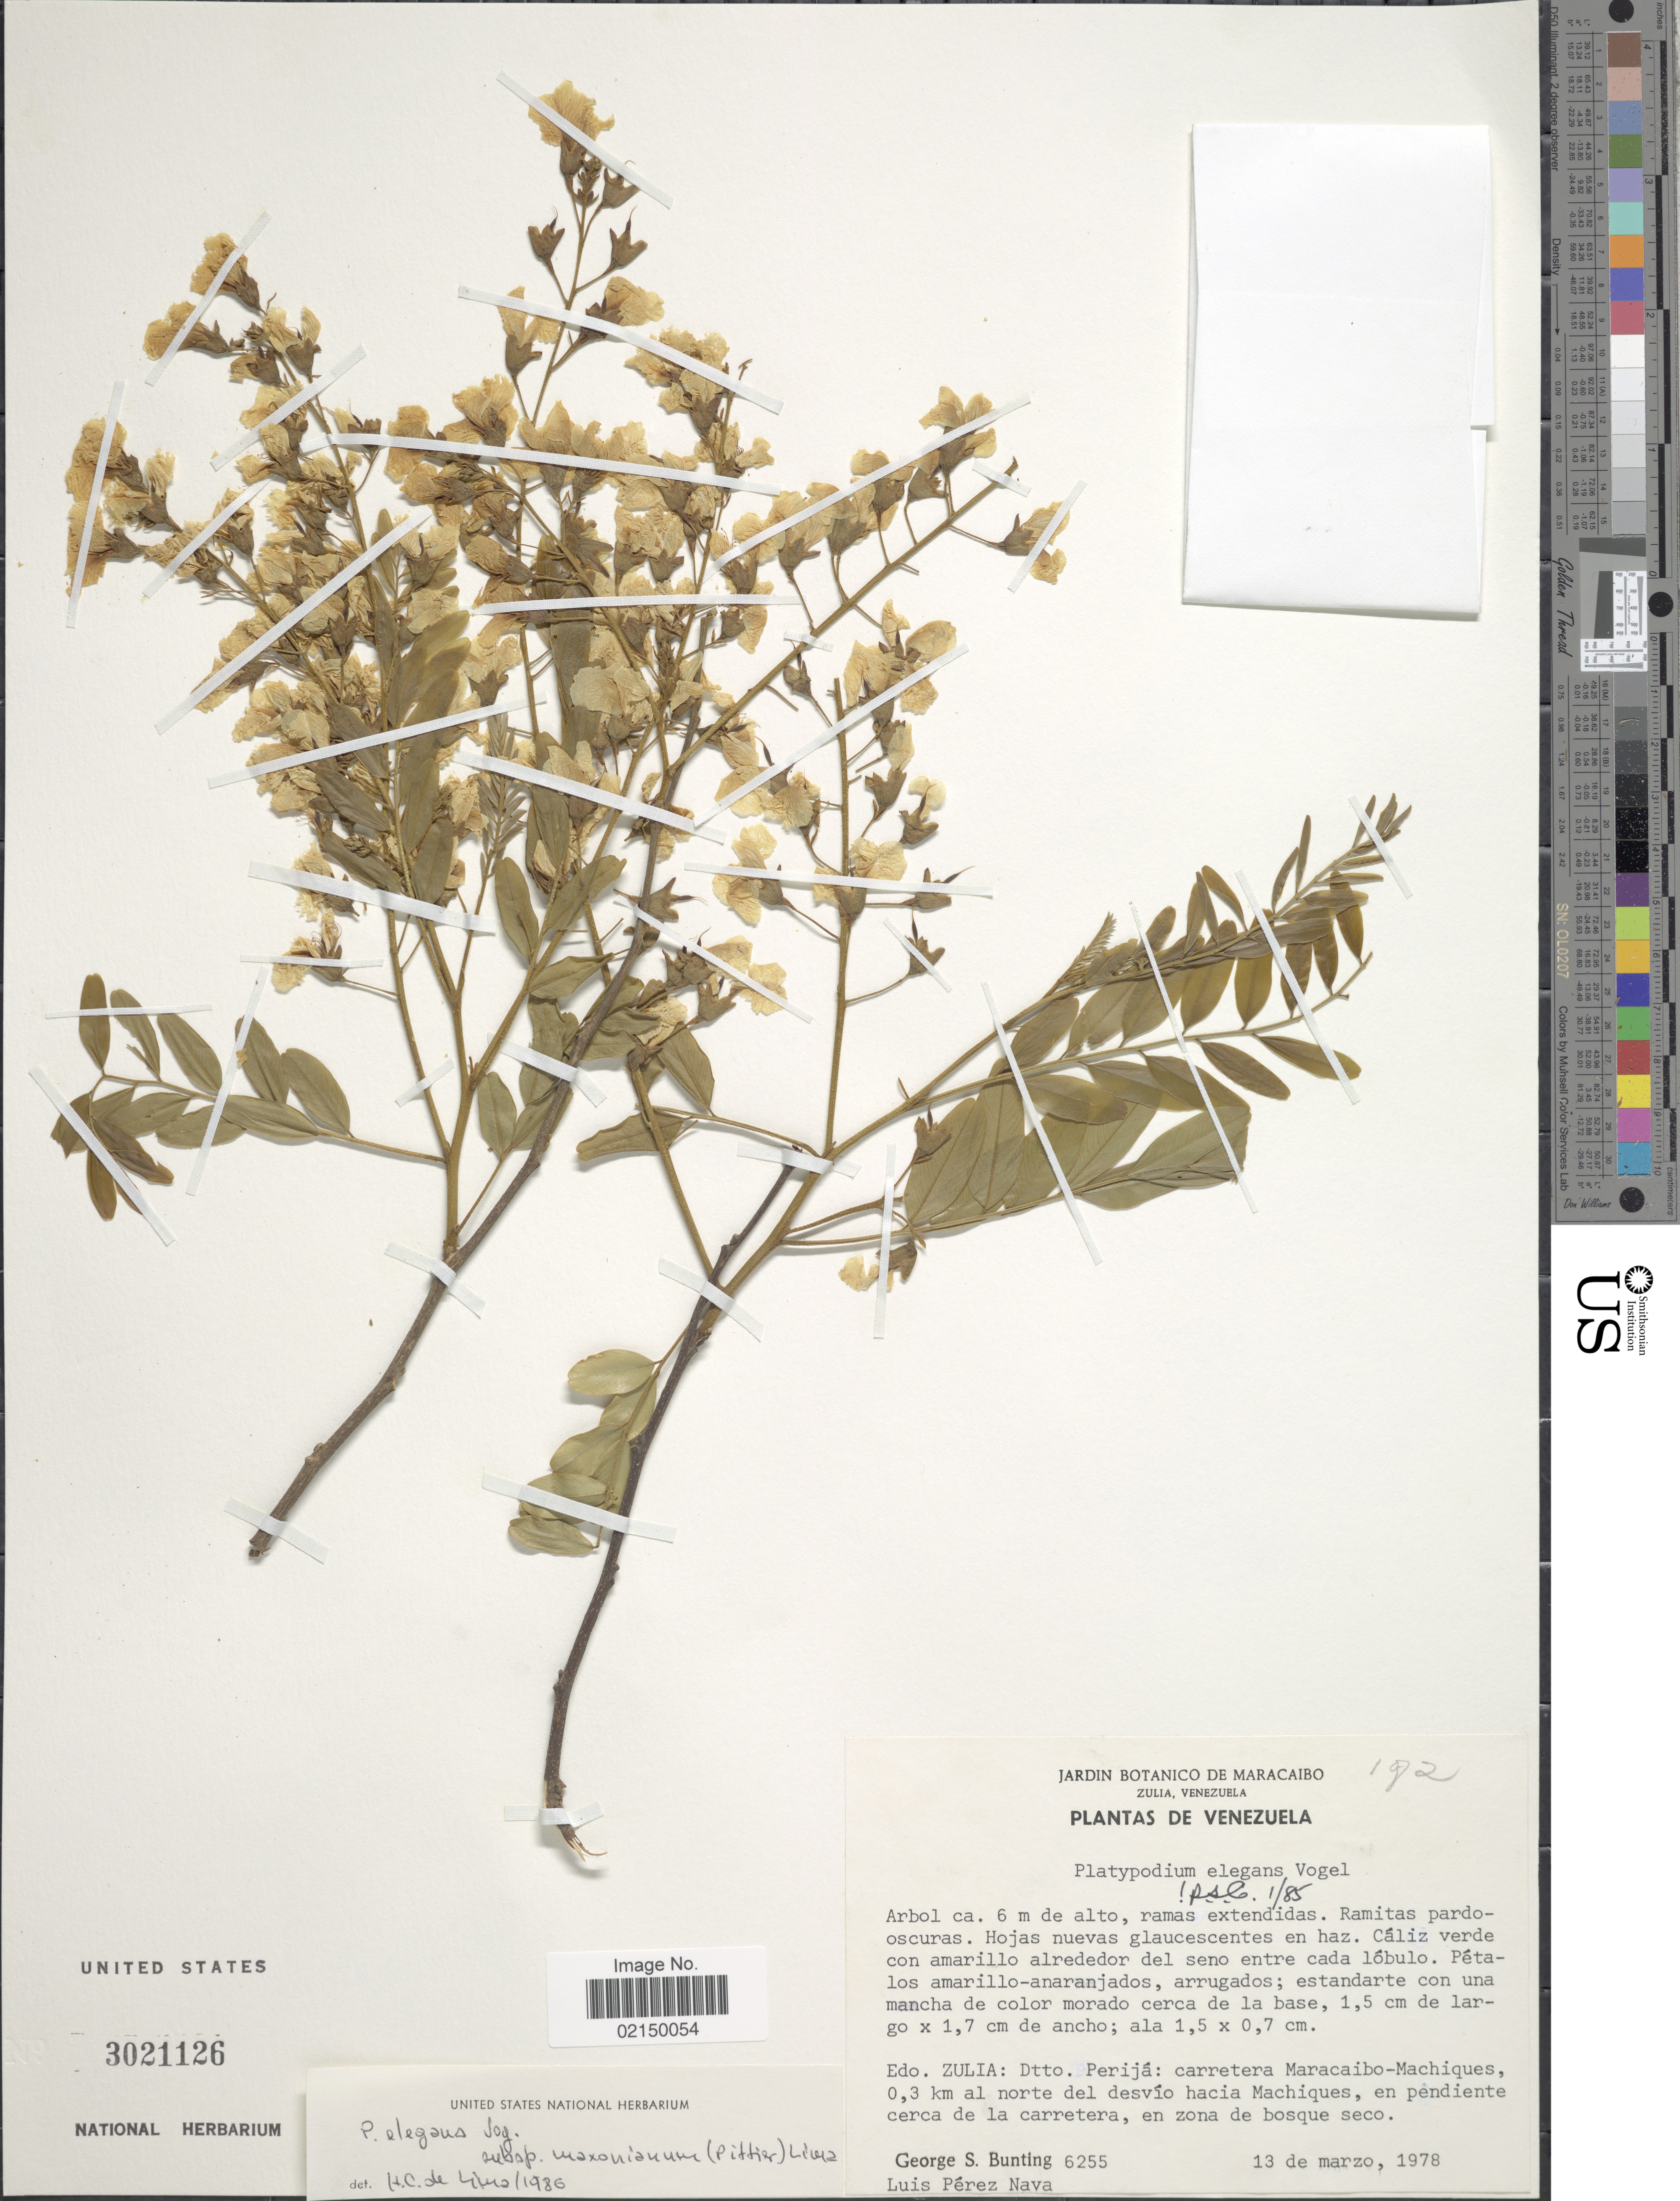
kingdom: Plantae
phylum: Tracheophyta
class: Magnoliopsida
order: Fabales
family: Fabaceae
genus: Platypodium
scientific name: Platypodium elegans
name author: Vogel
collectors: G. S. Bunting & L. Nava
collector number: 6255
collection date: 1978-03-13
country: Venezuela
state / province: Zulia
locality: Dtto. Perija: carretera Maracaibo-machiques, 0.3 km al norte des desvio hacia Machiques, en pendiente cerca de la carretera, en zona de bosque seco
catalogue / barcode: US 3021126